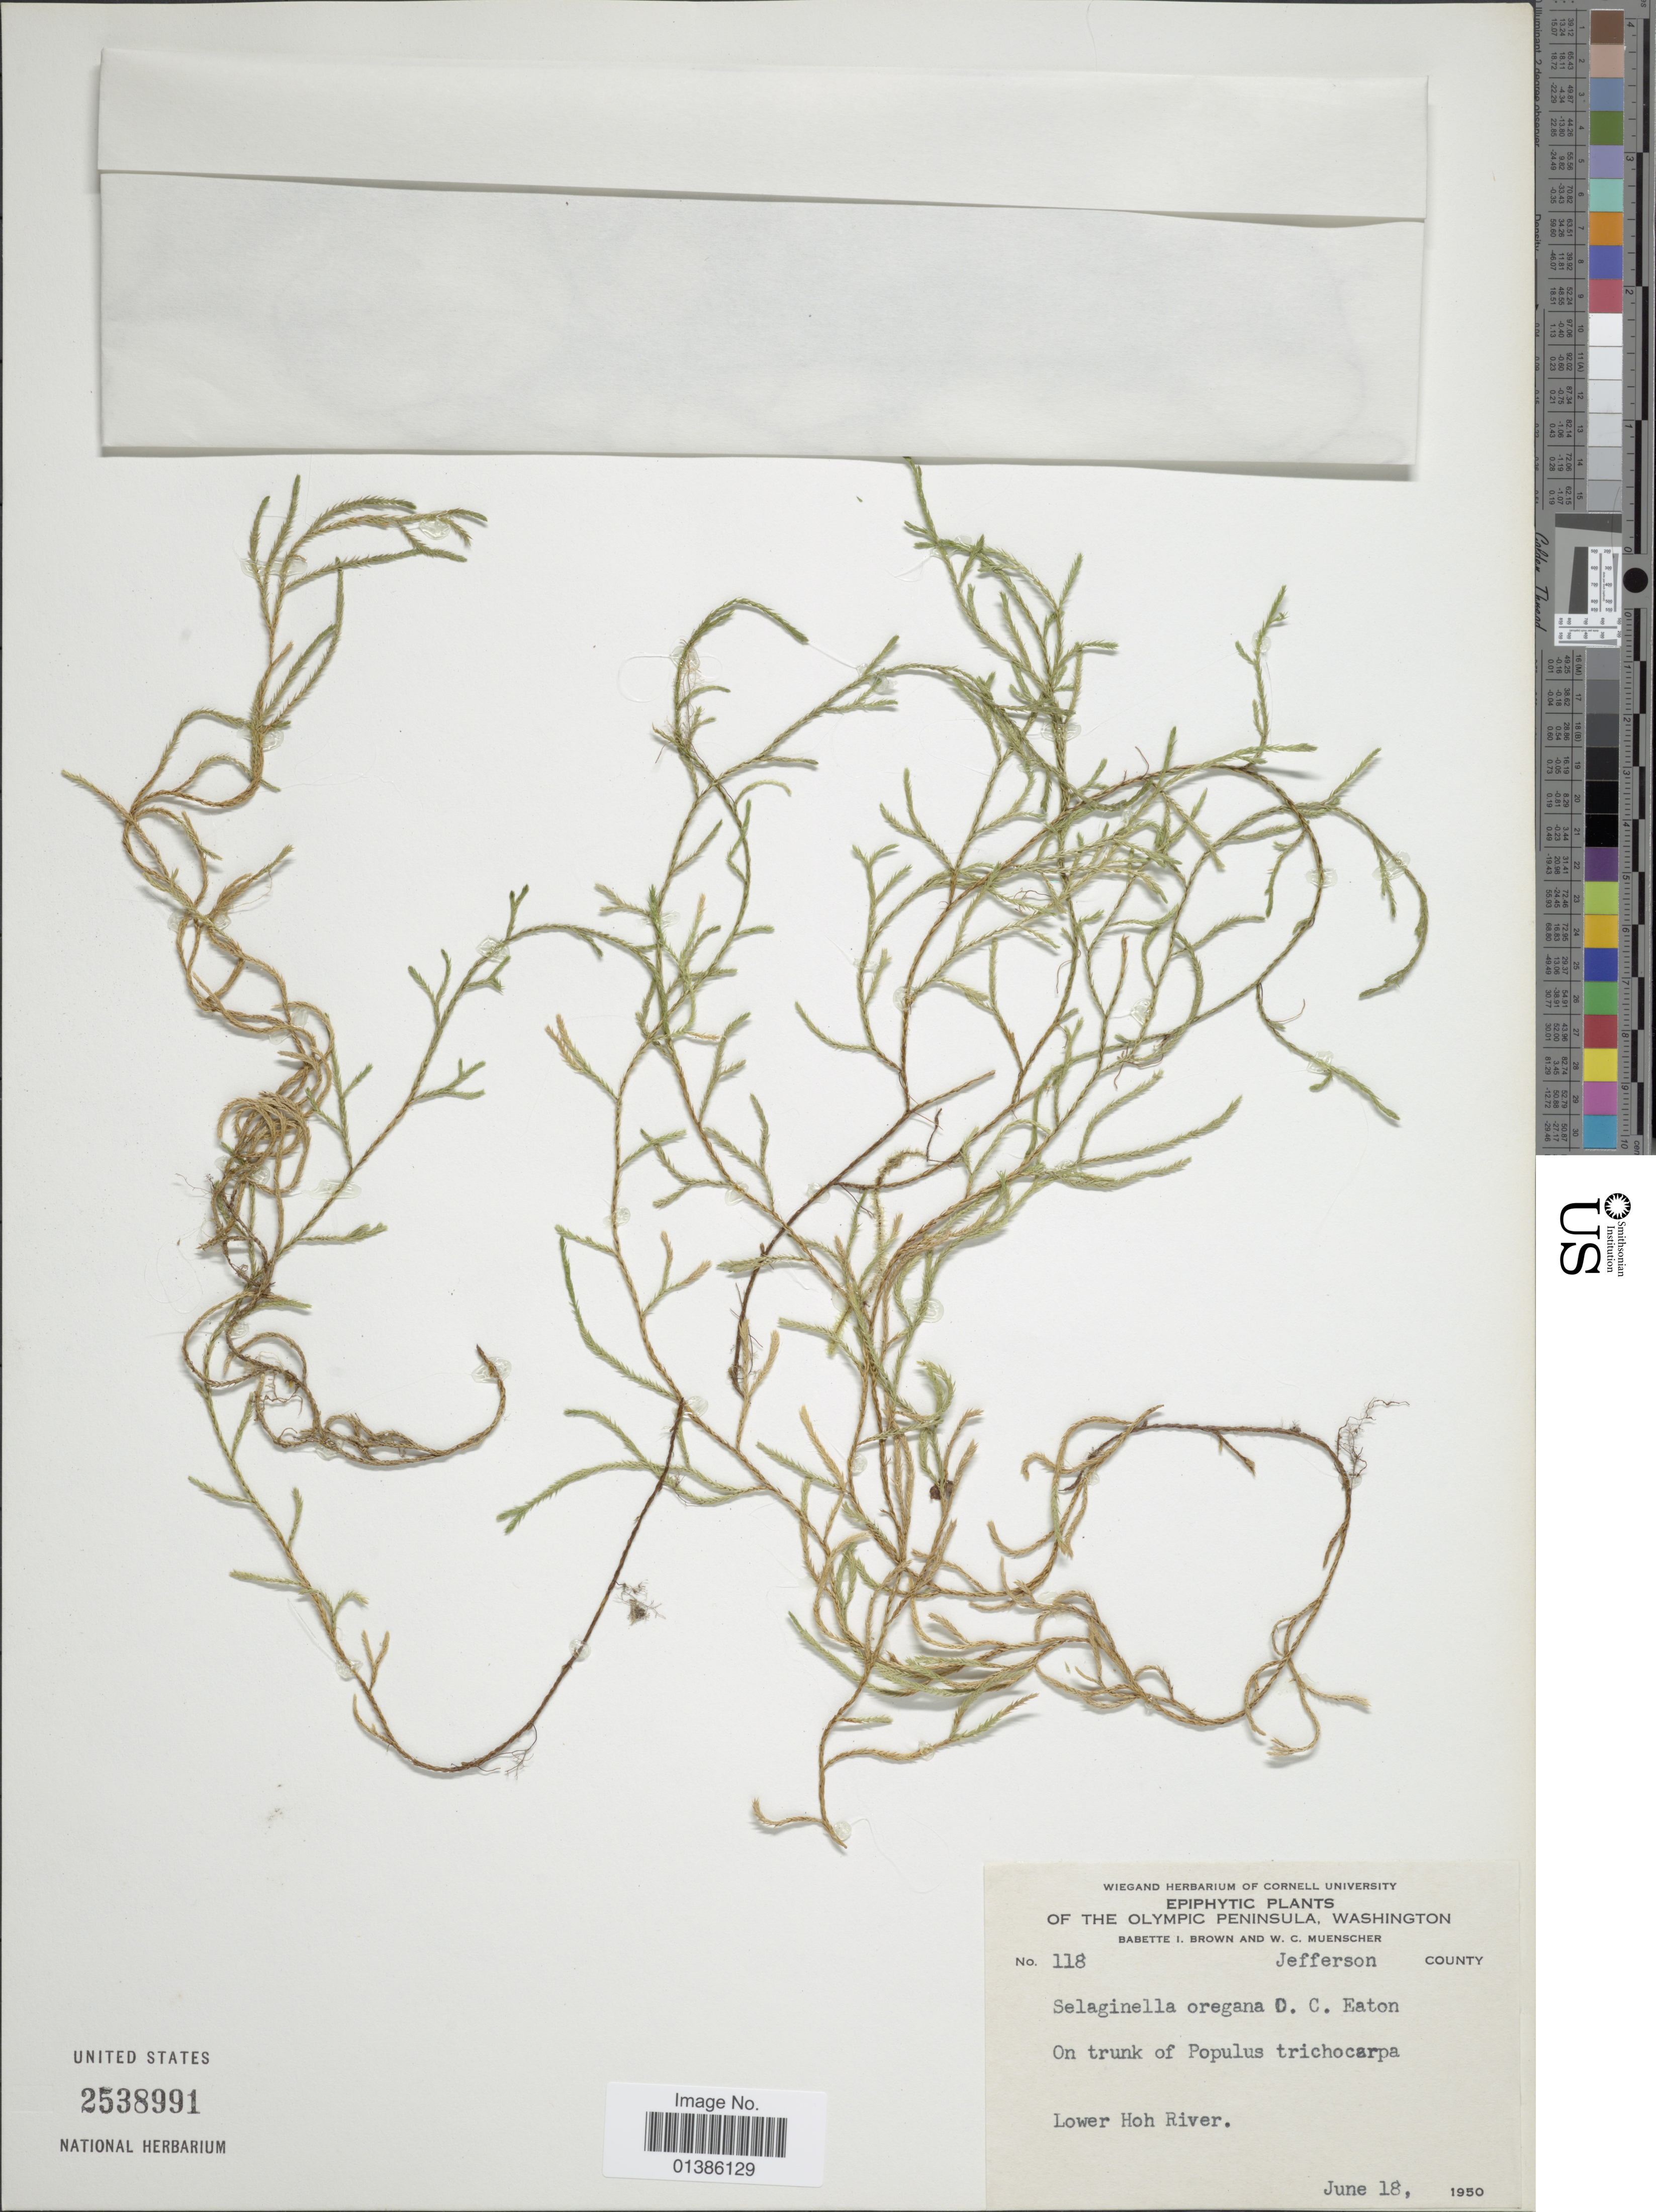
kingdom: Plantae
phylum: Tracheophyta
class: Lycopodiopsida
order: Selaginellales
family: Selaginellaceae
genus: Selaginella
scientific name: Selaginella oregana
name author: D.C. Eaton ex S. Watson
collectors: B. I. Brown & W. Muenscher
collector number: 118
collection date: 1950-06-18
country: United States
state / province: Washington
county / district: Jefferson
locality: Epiphyte plants of the Olympic Peninsula. Jefferson County. Lower Hoh River.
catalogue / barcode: US 2538991